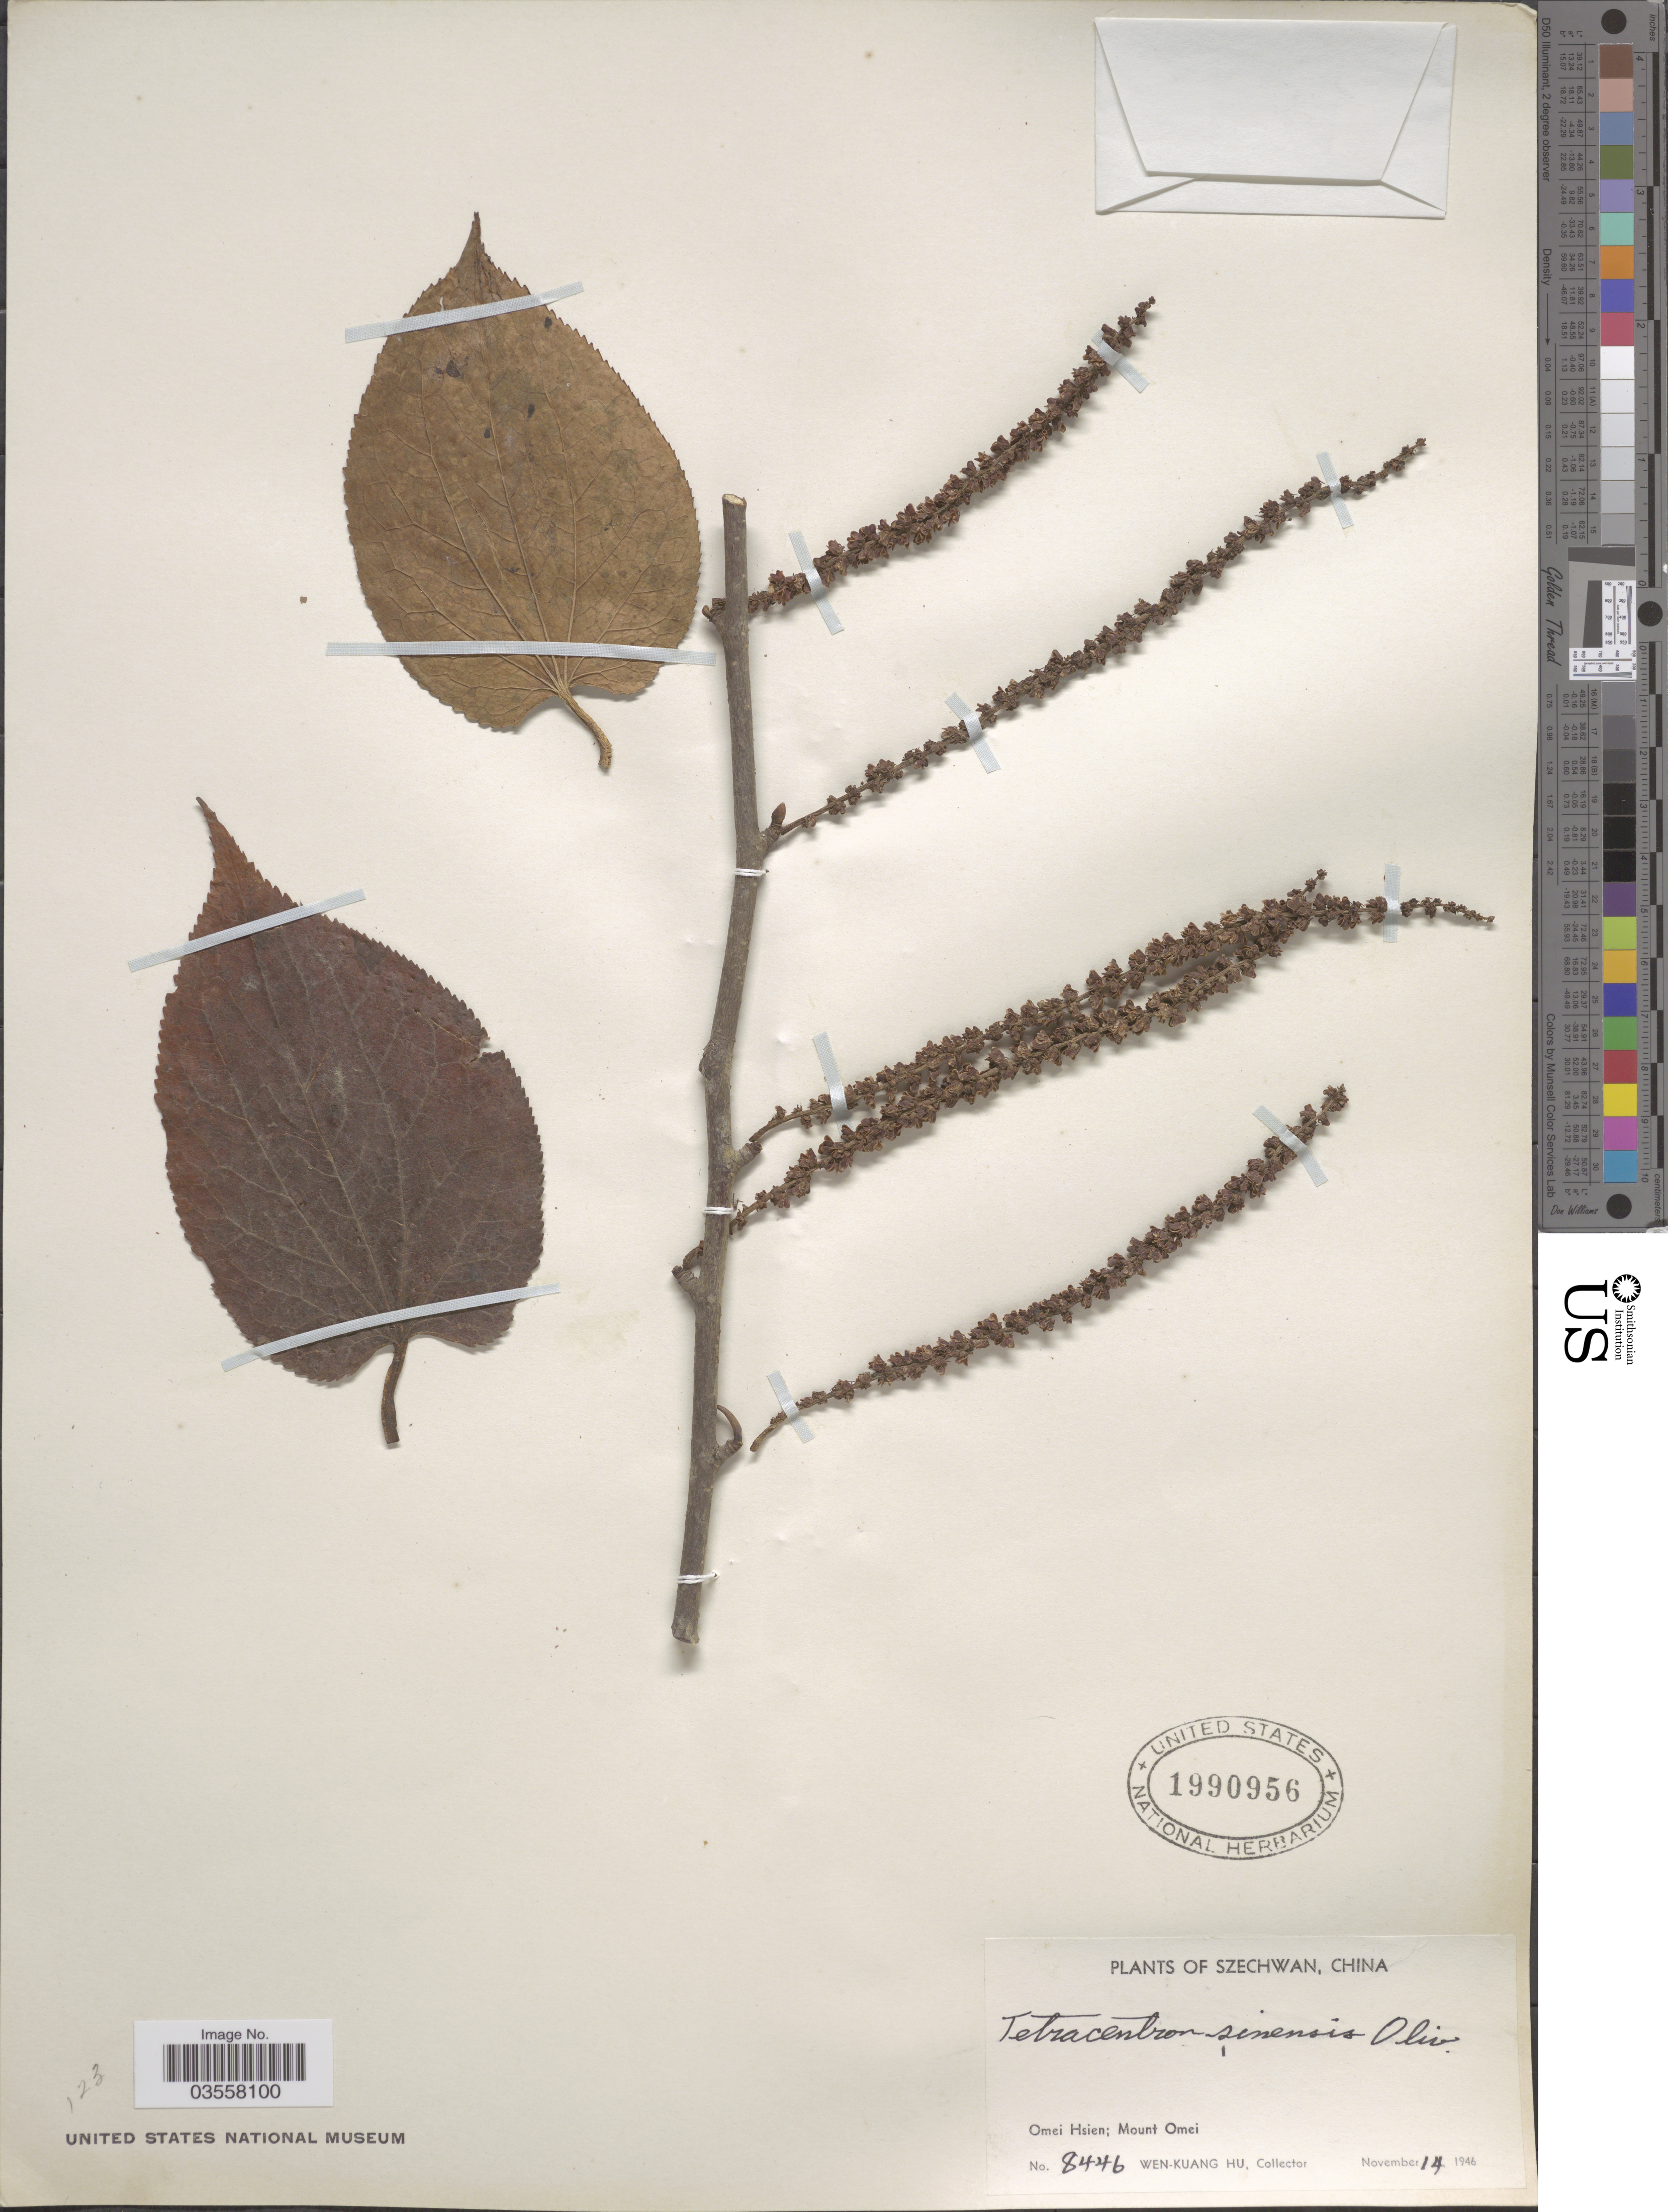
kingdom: Plantae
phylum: Tracheophyta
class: Magnoliopsida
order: Trochodendrales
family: Trochodendraceae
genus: Tetracentron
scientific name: Tetracentron sinense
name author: Oliv.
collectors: W. K. Hu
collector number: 8446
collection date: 1946-11-14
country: China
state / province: Sichuan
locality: Szechwan, Omei Hsien; Mount Omei.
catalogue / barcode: US 1990956